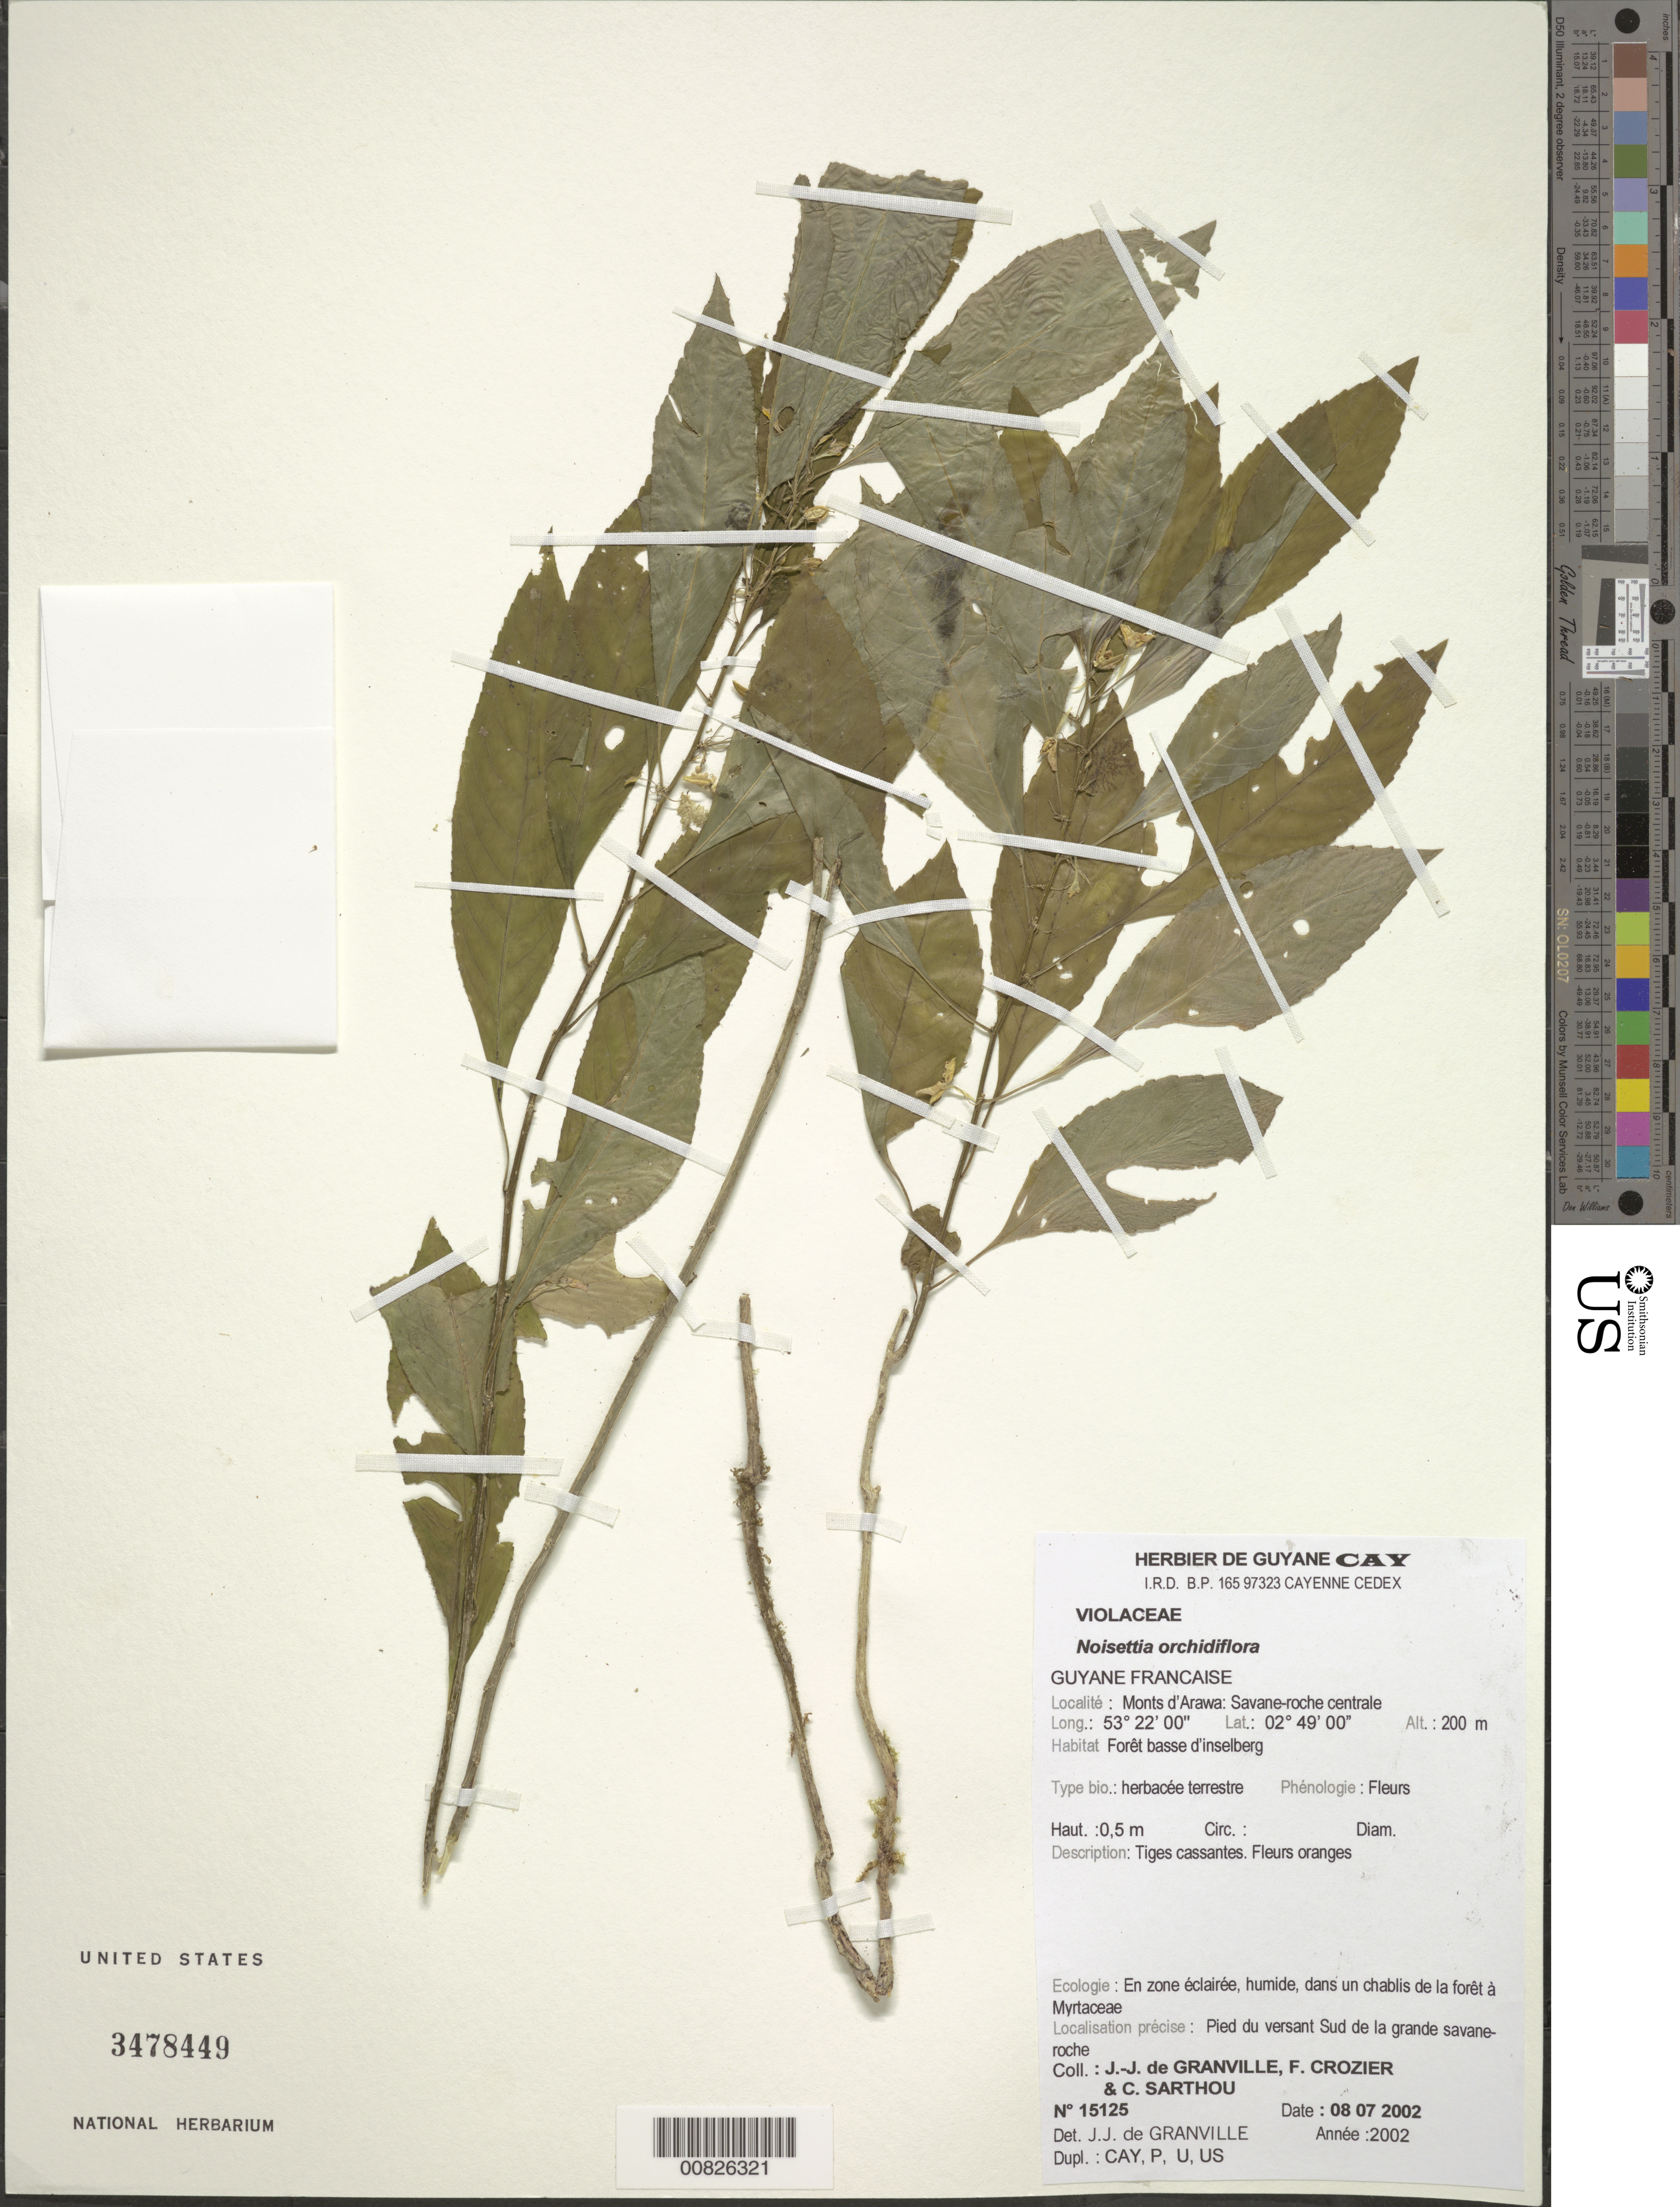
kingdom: Plantae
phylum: Tracheophyta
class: Magnoliopsida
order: Malpighiales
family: Violaceae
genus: Noisettia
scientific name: Noisettia orchidiflora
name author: (Rudge) Ging.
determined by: Granville, J. J. de, (CAY), Institut de Recherche pour le Developpement (IRD) (FRENCH GUIANA)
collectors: J.-J. de Granville, F. Crozier & C. Sarthou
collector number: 15125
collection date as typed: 8-Jul-02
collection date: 2002-07-08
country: French Guiana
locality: Monts d'Arawa, zone de la savane-roche centrale, pied du versant sud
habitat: Forêt basse d'inselberg; en zone éclairée, humide, dans un chablis de la forest a Myrtaceae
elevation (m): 200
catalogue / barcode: US 3478449